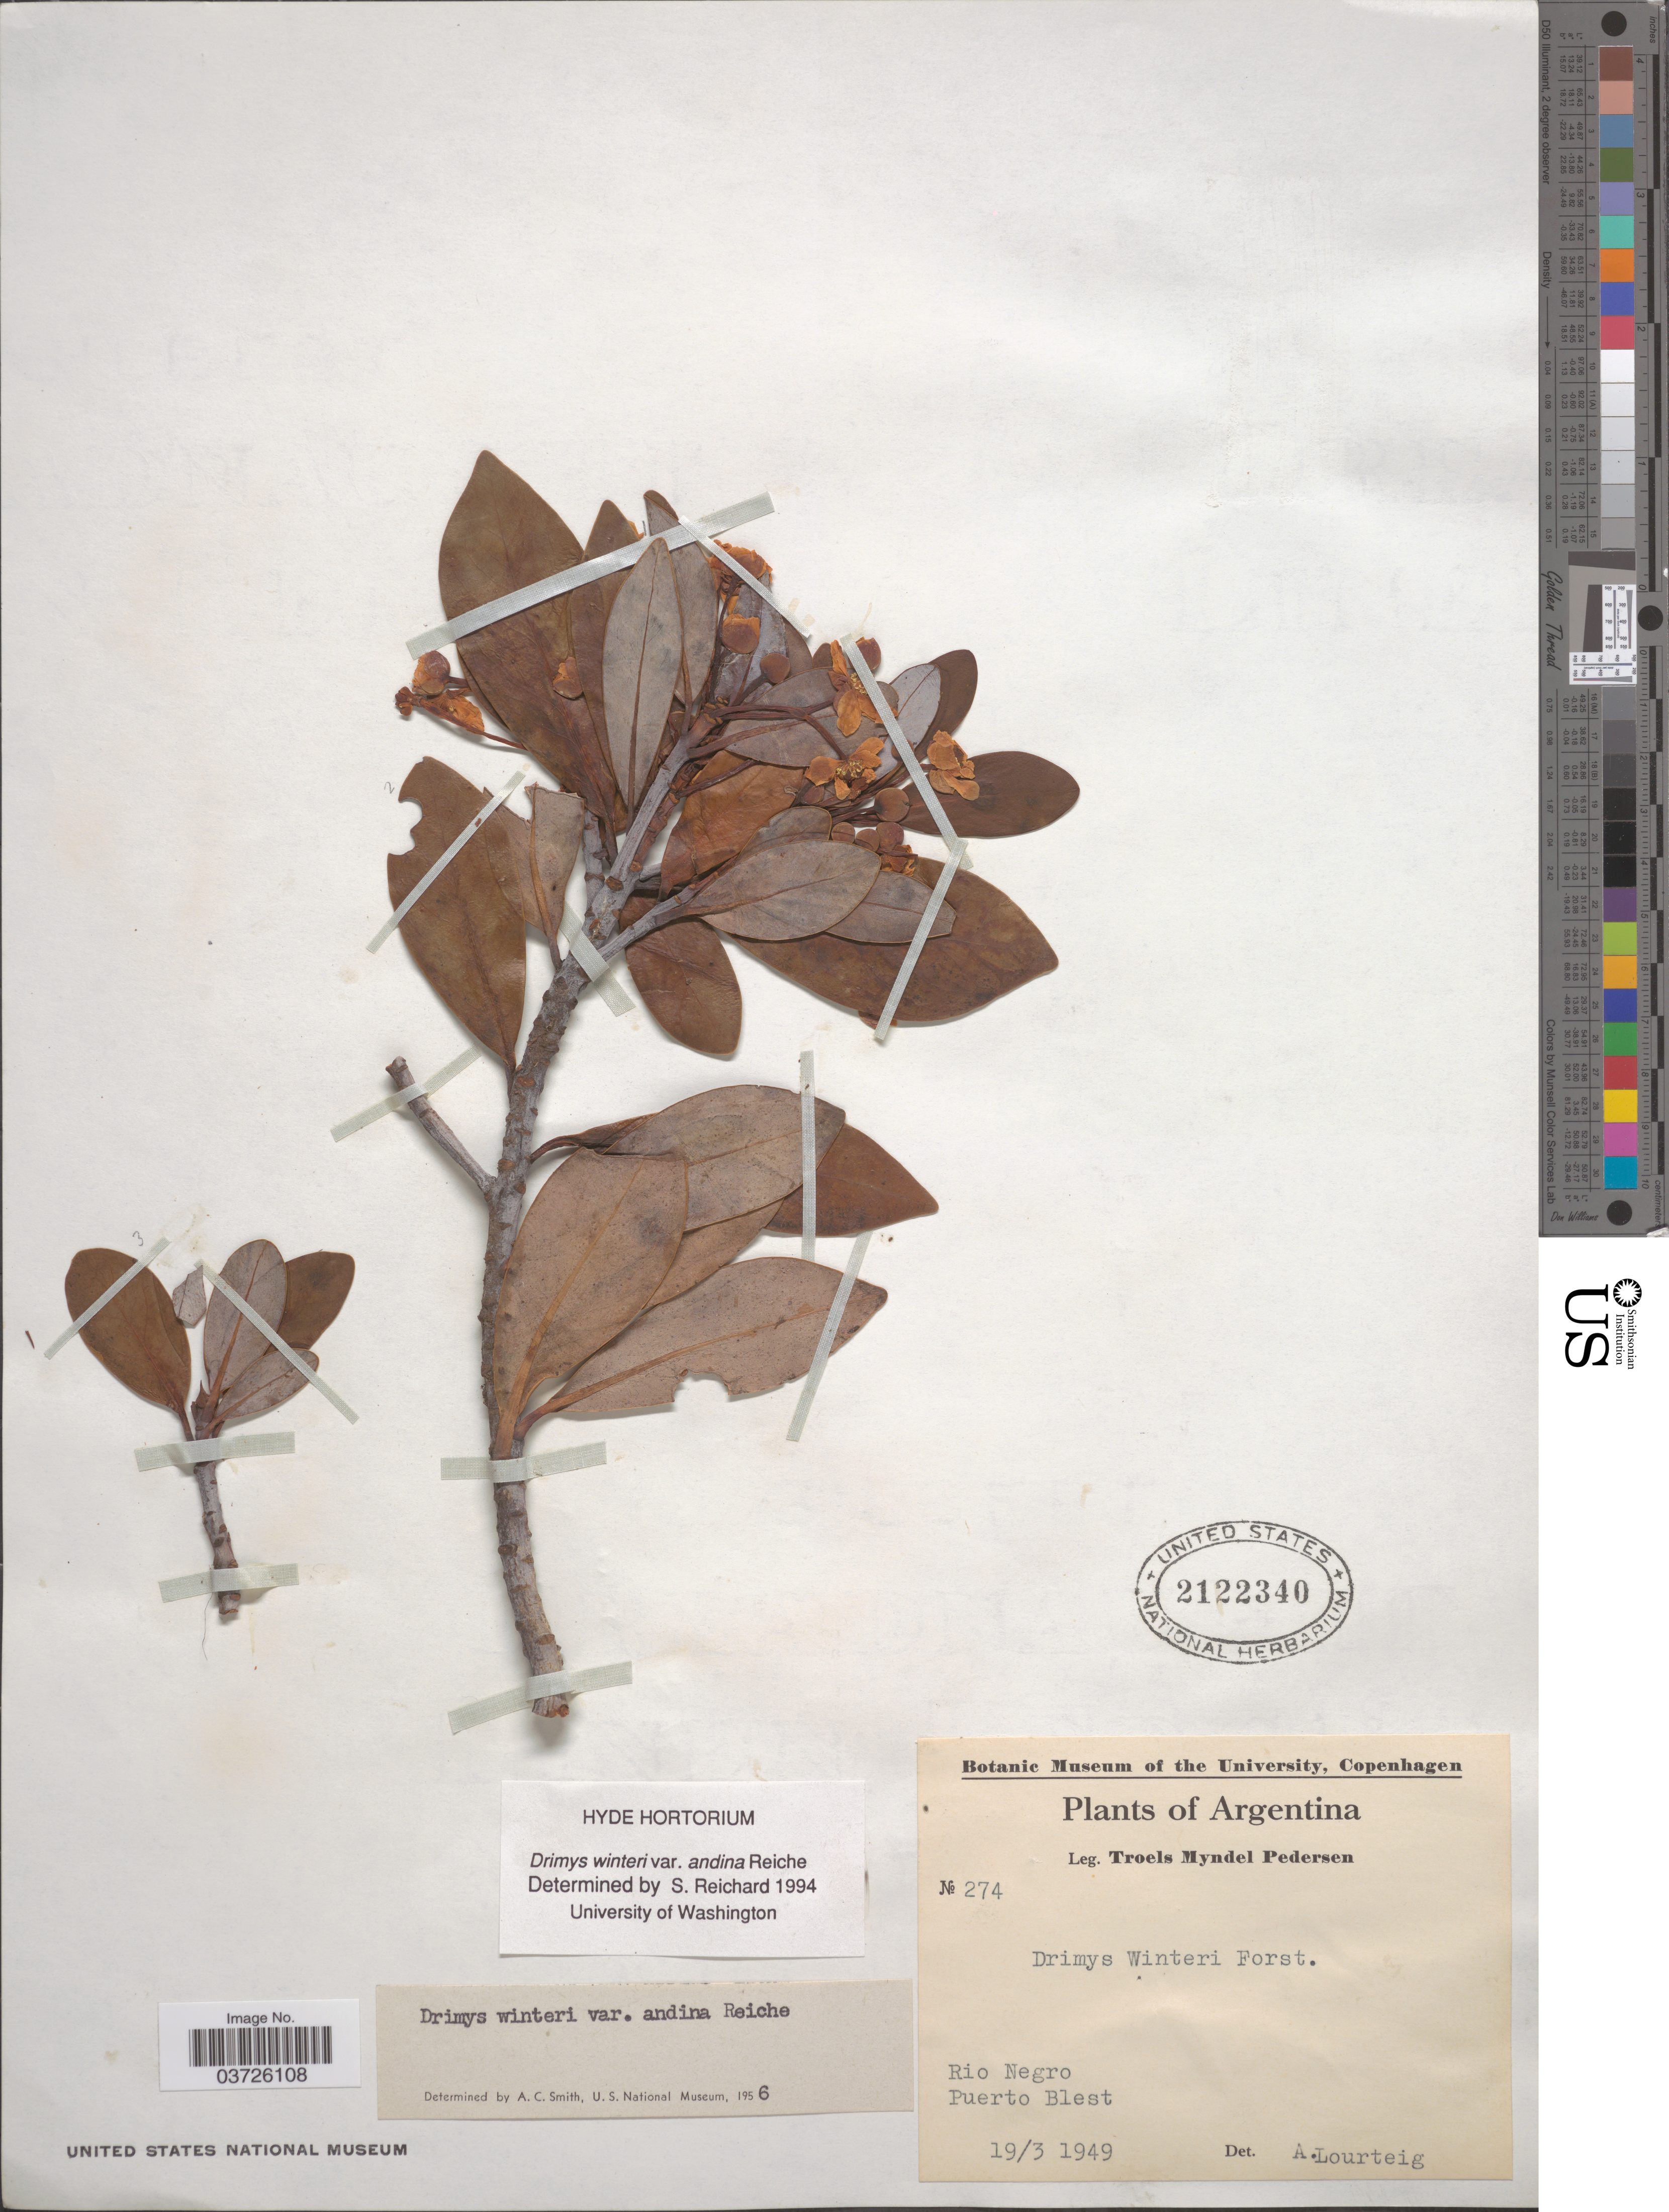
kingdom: Plantae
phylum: Tracheophyta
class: Magnoliopsida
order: Canellales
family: Winteraceae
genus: Drimys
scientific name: Drimys andina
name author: (Reiche) R.A. Rodr. & Quezada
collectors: T. Pederson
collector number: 274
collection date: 1949-03-19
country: Argentina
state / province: Rio Negro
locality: Puerto Blest.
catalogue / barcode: US 2122340